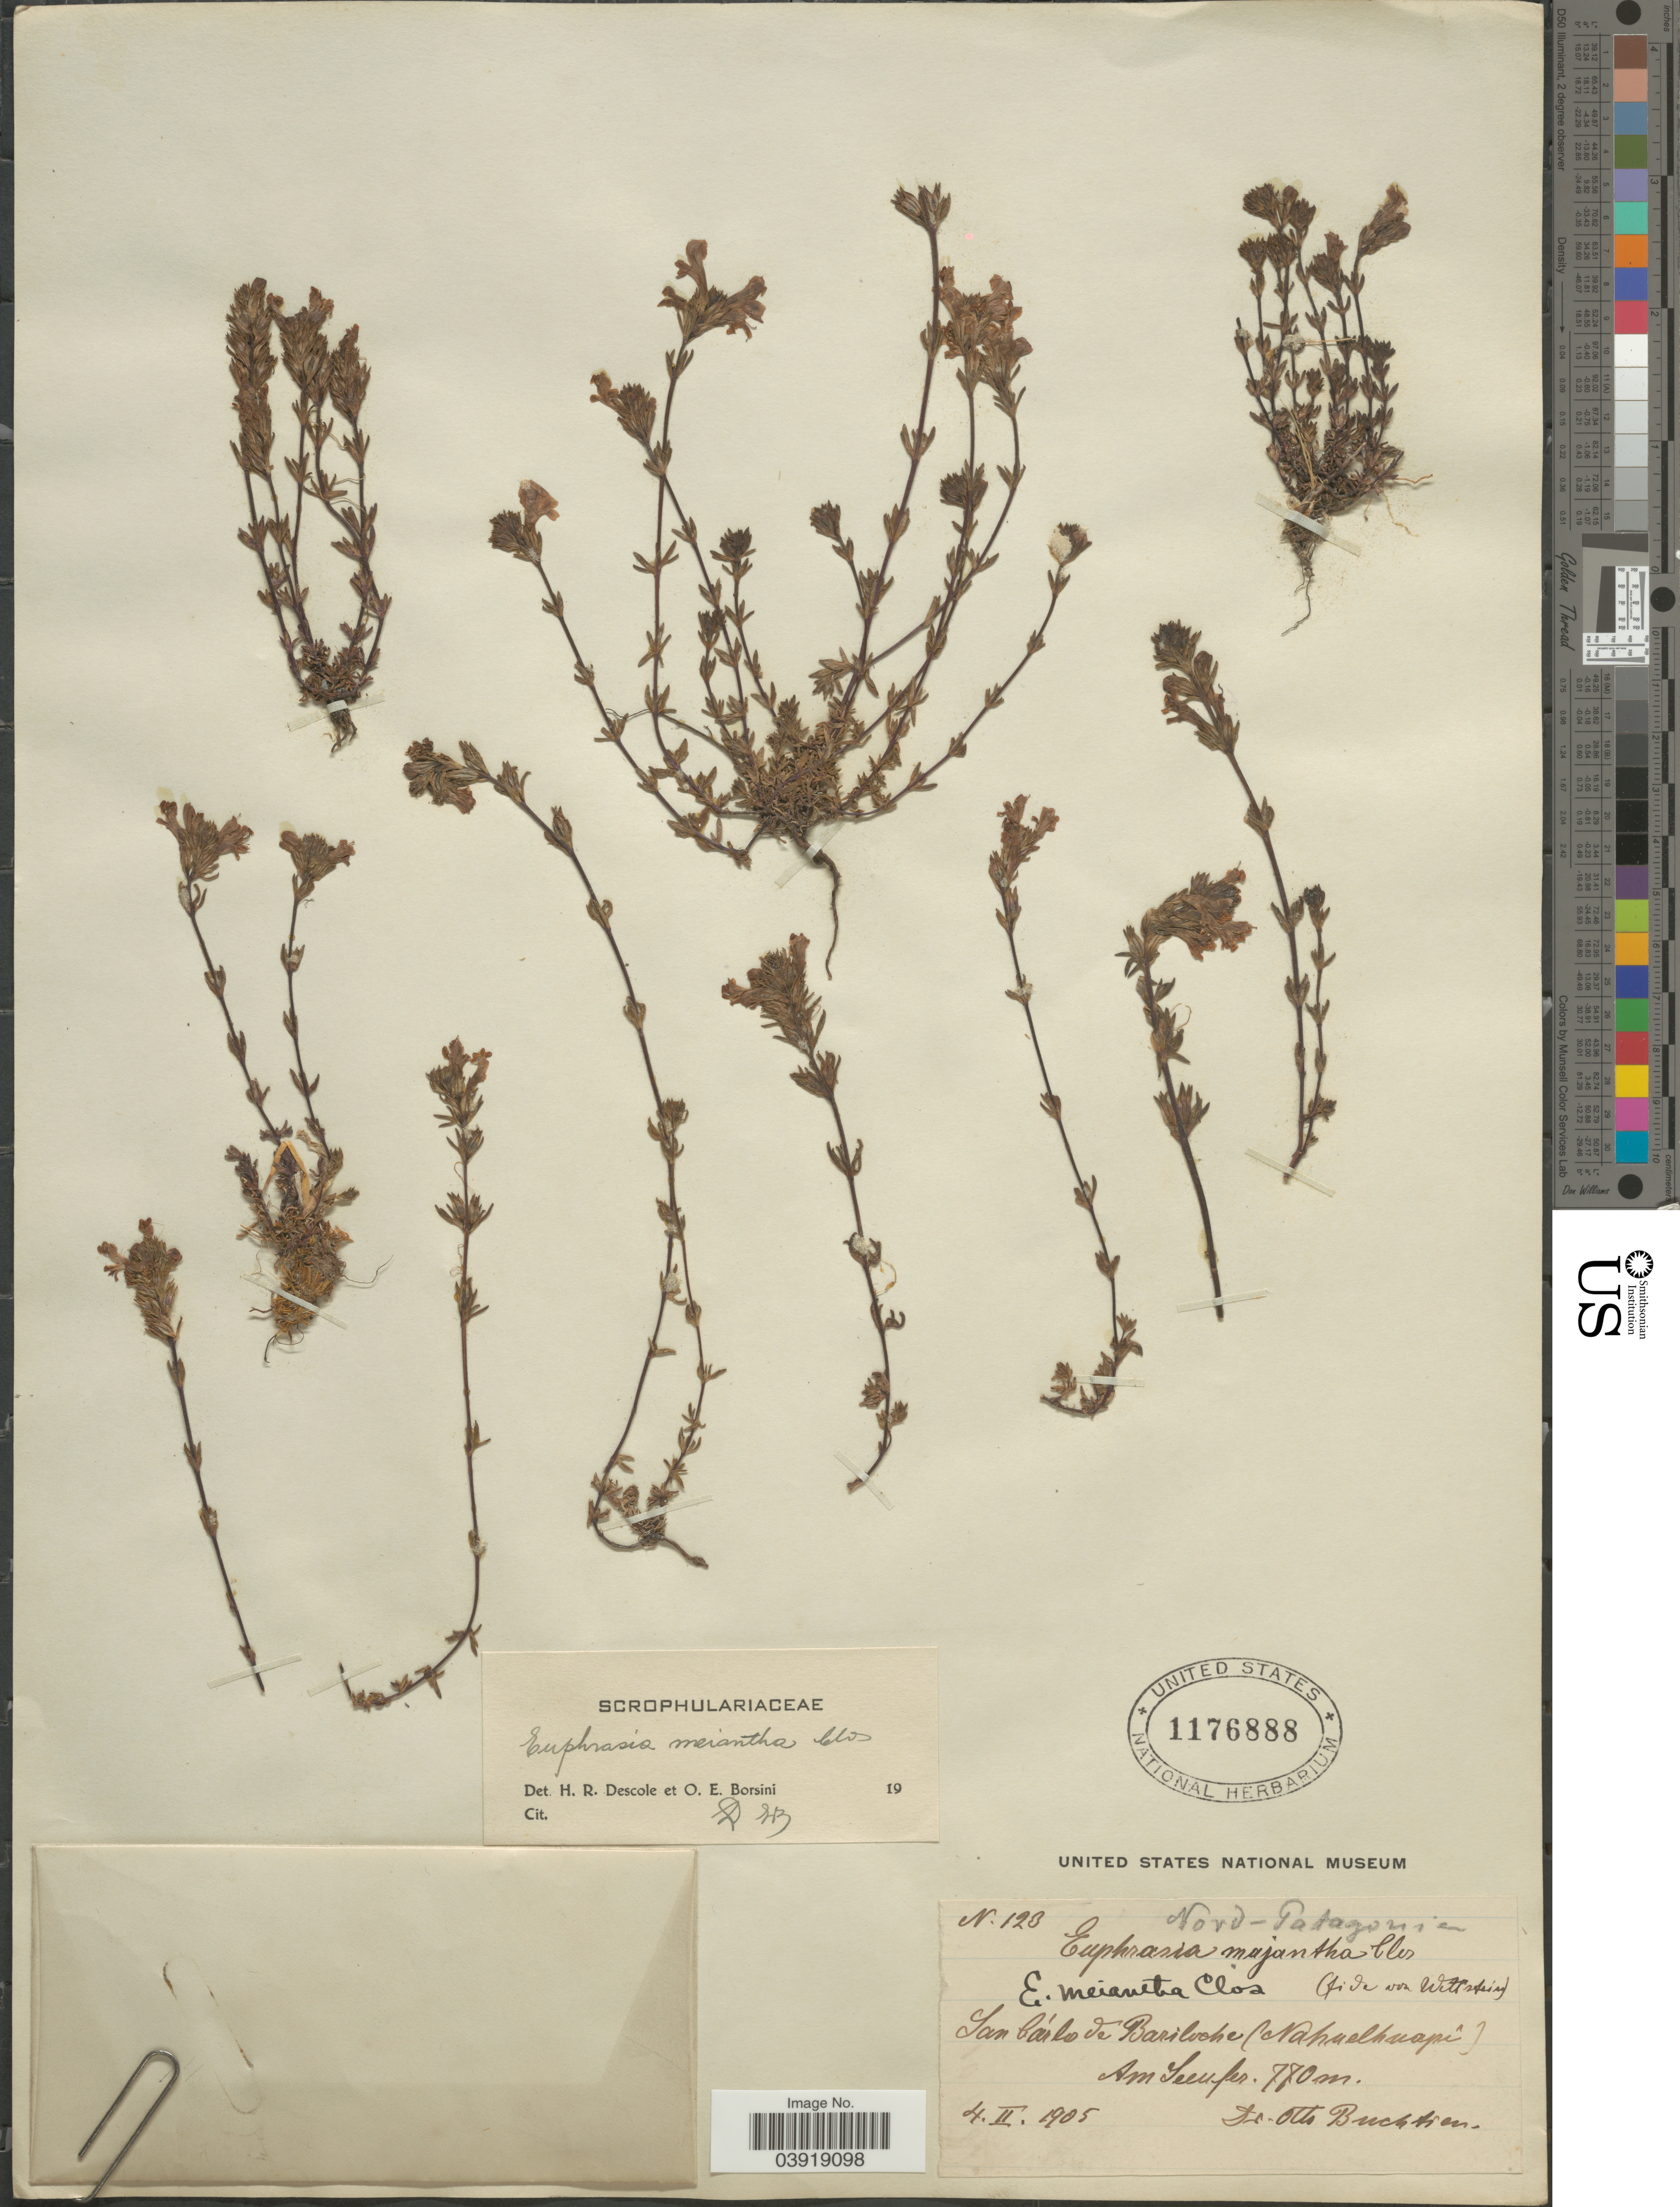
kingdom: Plantae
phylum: Tracheophyta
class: Magnoliopsida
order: Lamiales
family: Orobanchaceae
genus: Euphrasia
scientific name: Euphrasia meiantha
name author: Clos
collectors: O. Buchtien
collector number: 123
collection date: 1905-02-04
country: Argentina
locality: Nord-Patagonia. San Cárlos de Bariloche (Nahuelhuapi). Am Seeufer.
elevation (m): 770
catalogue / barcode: US 1176888